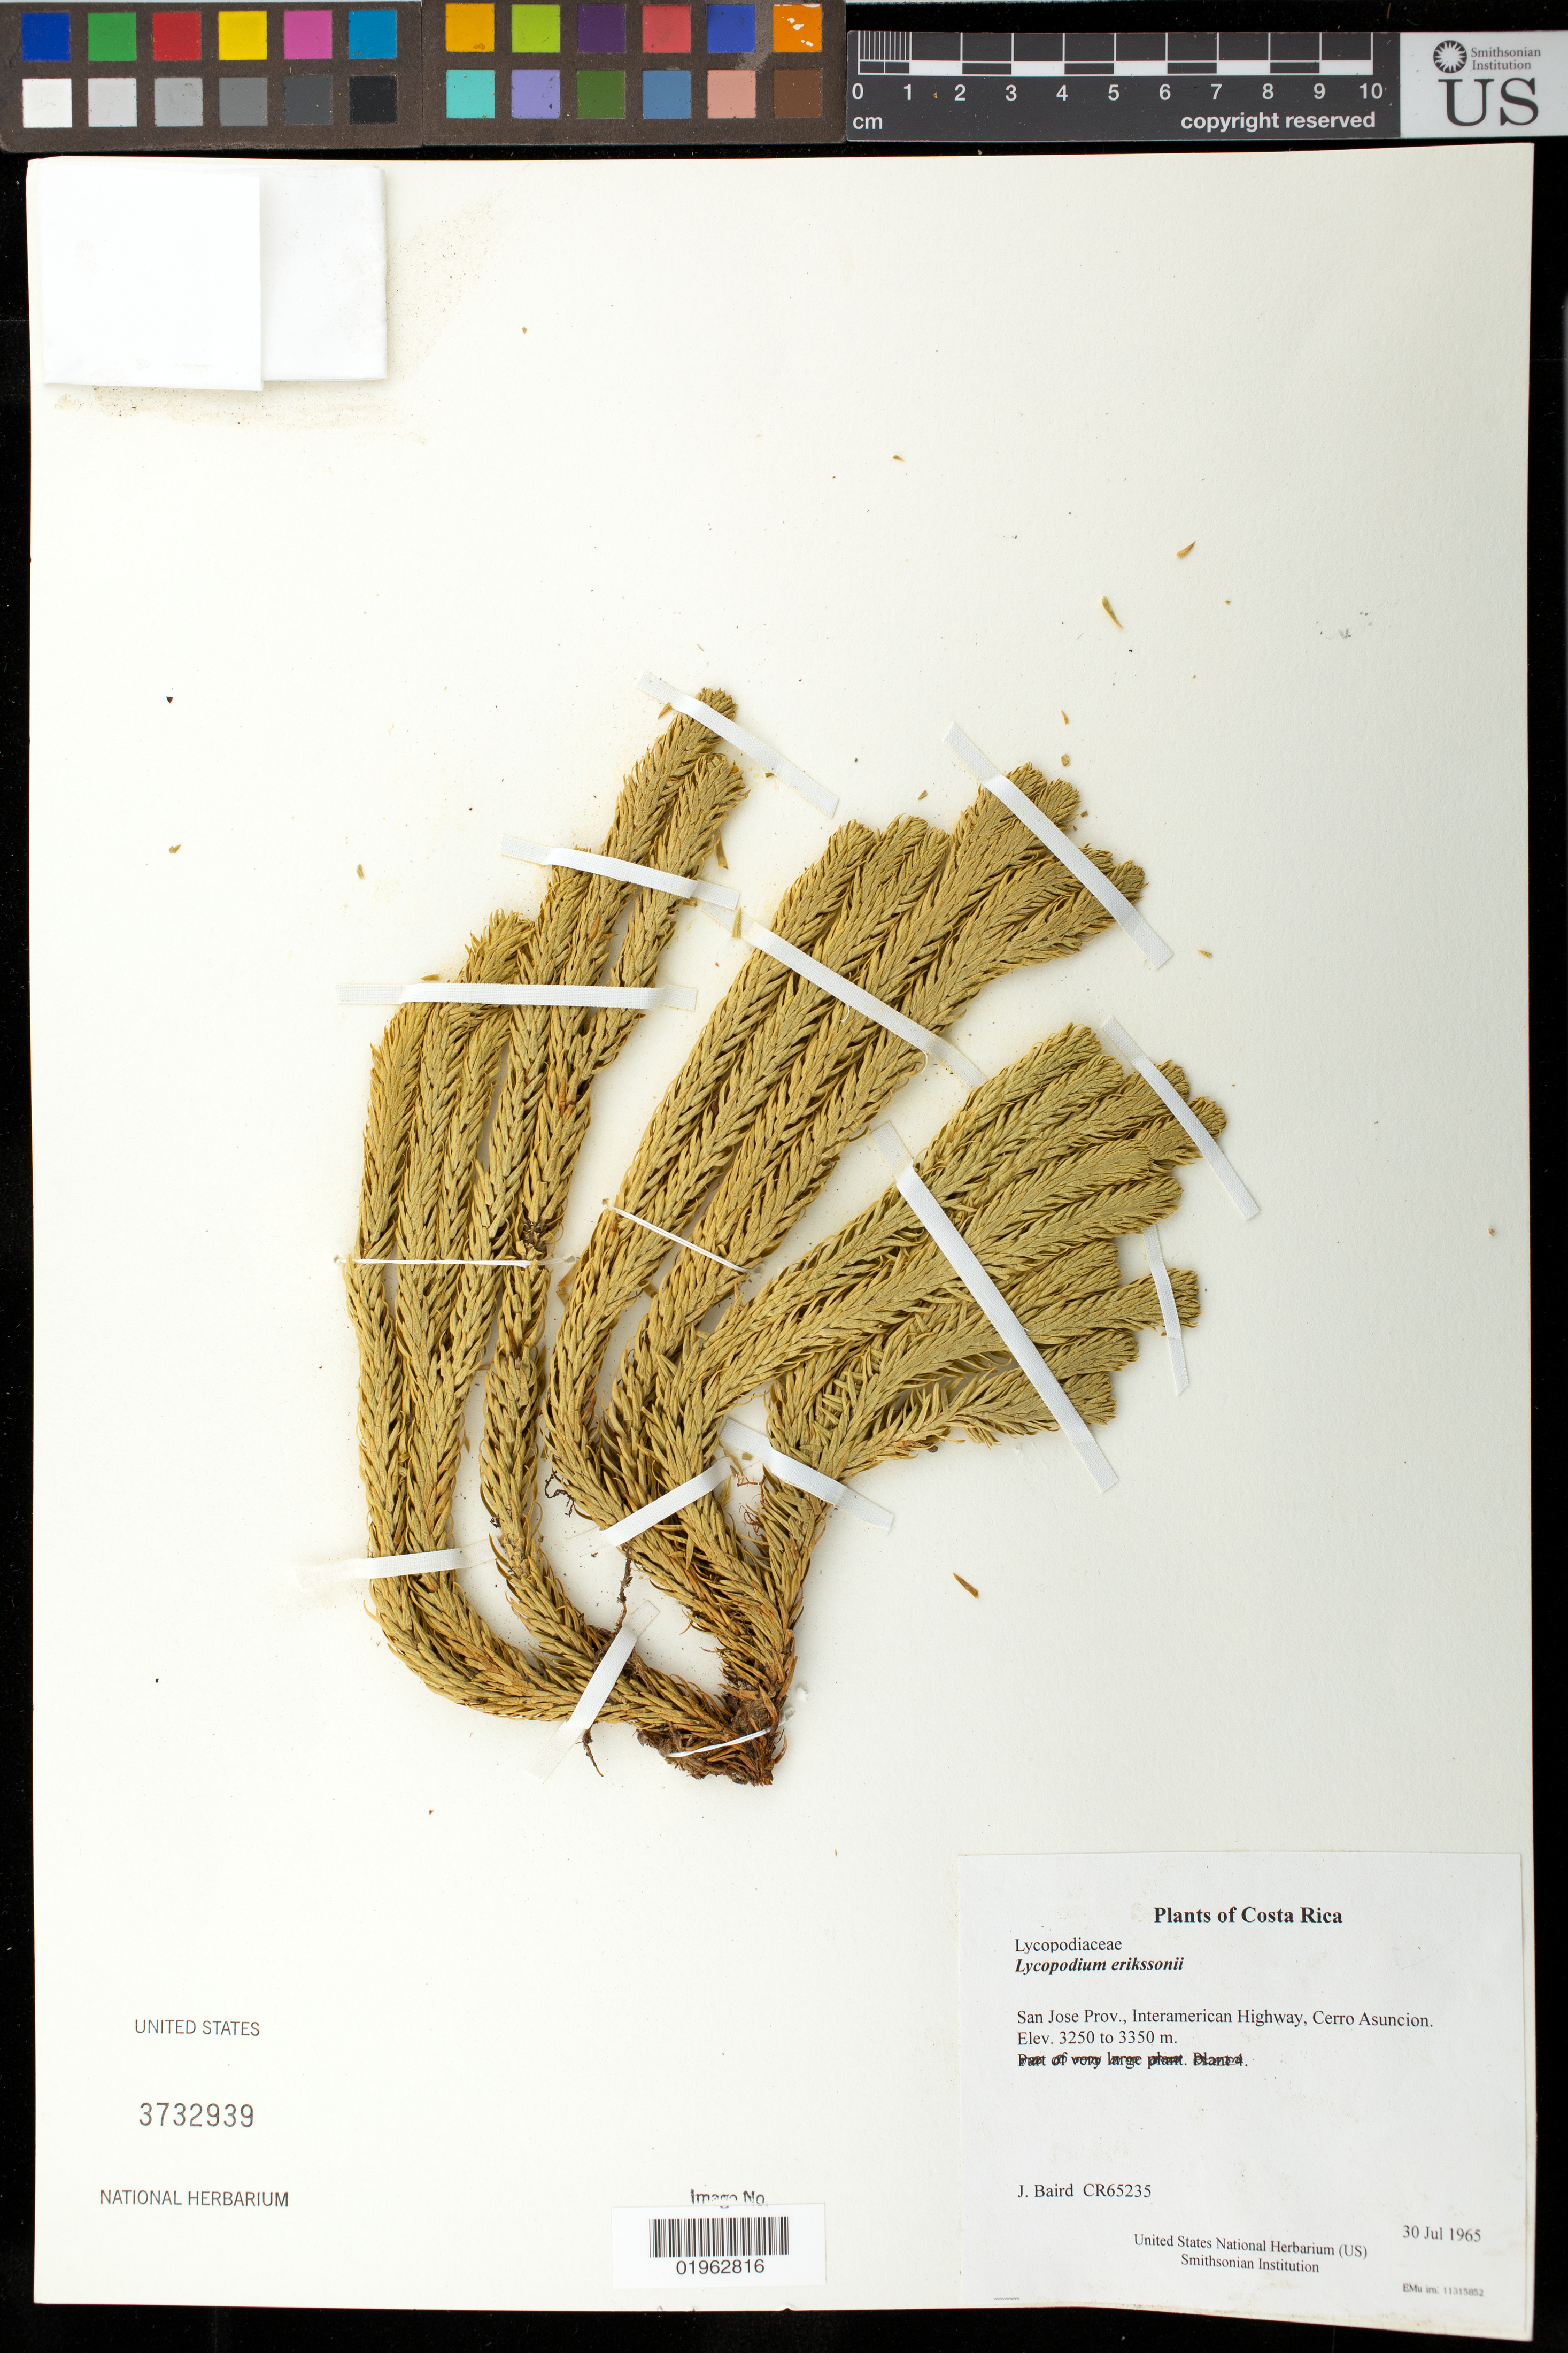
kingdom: Plantae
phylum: Tracheophyta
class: Lycopodiopsida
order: Lycopodiales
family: Lycopodiaceae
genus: Phlegmariurus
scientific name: Phlegmariurus cruentus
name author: (Spring) B. Øllg.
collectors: J. Baird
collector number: CR65235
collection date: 1965-07-30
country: Costa Rica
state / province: San Jose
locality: Interamerican Highway, Cerro Asuncion.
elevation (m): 3250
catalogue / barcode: US 3732939